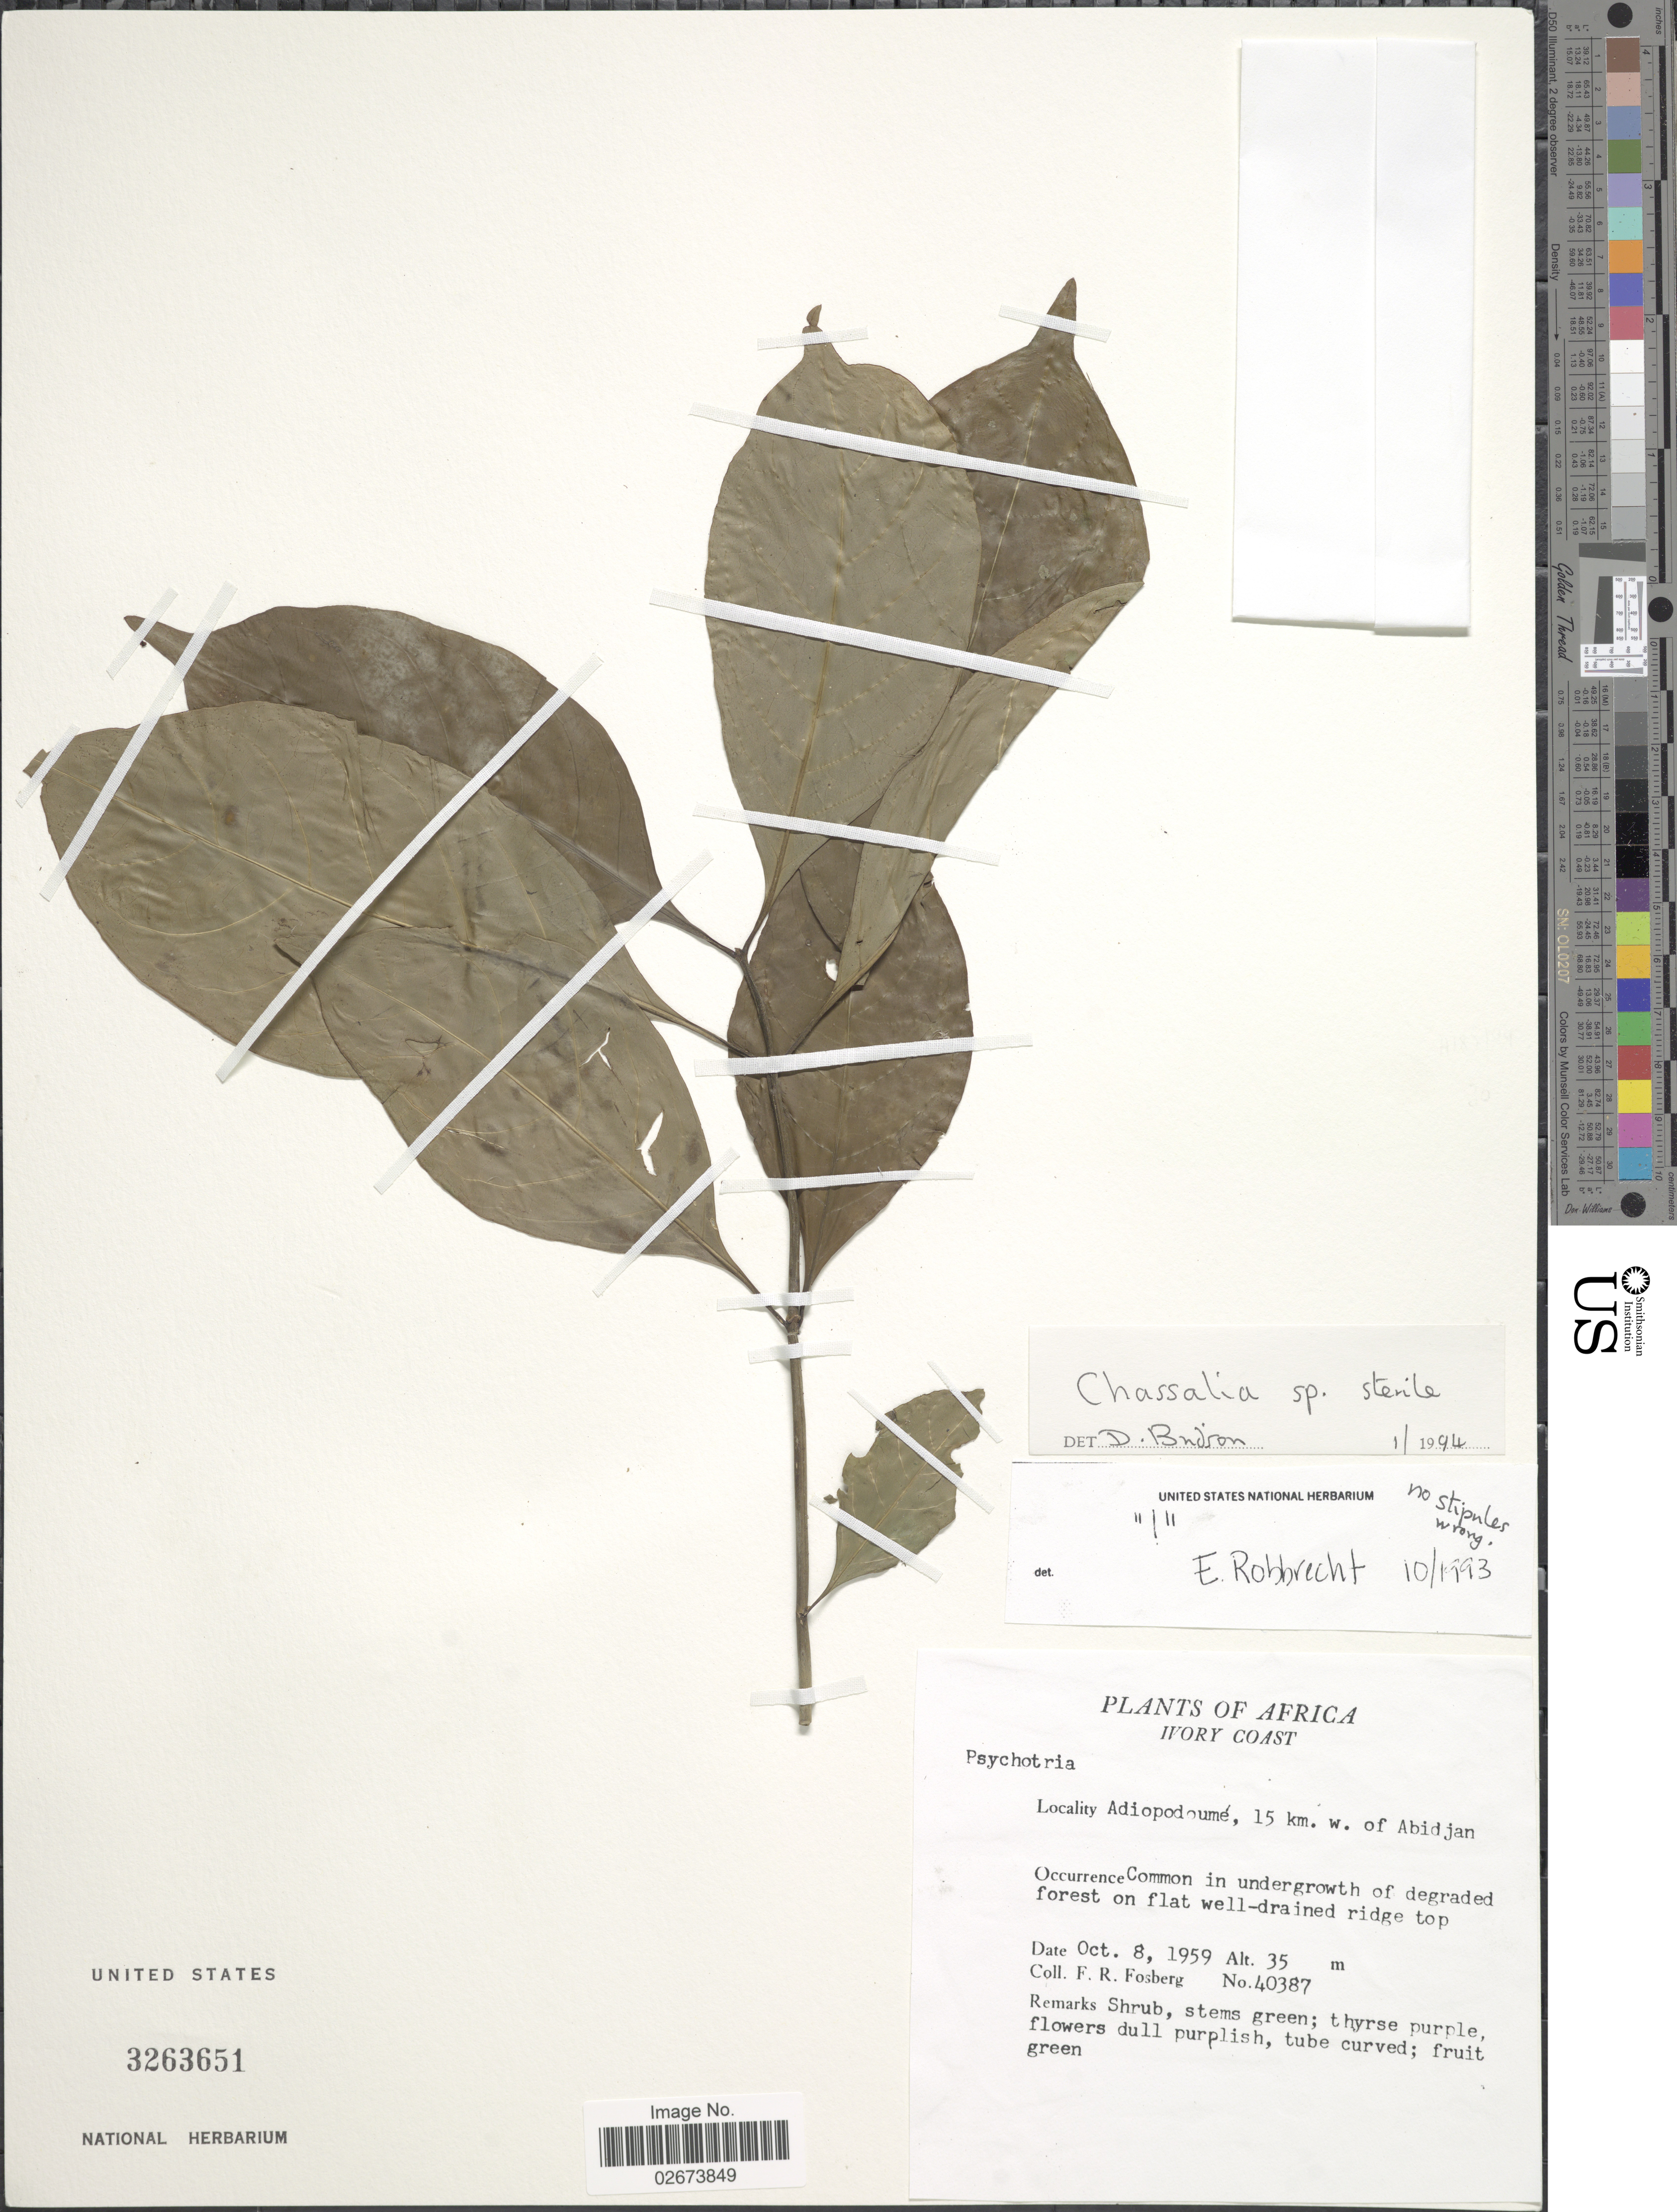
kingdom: Plantae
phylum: Tracheophyta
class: Magnoliopsida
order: Gentianales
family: Rubiaceae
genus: Chassalia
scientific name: Chassalia sp.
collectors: F. R. Fosberg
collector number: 40387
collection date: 1959-10-08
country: Ivory Coast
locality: Degraded forest on flat well-drained ridge top, Adiopodoumé [Adiapo-Doumé], 15 km. w. of Abidjan.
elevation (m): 35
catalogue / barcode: US 3263651